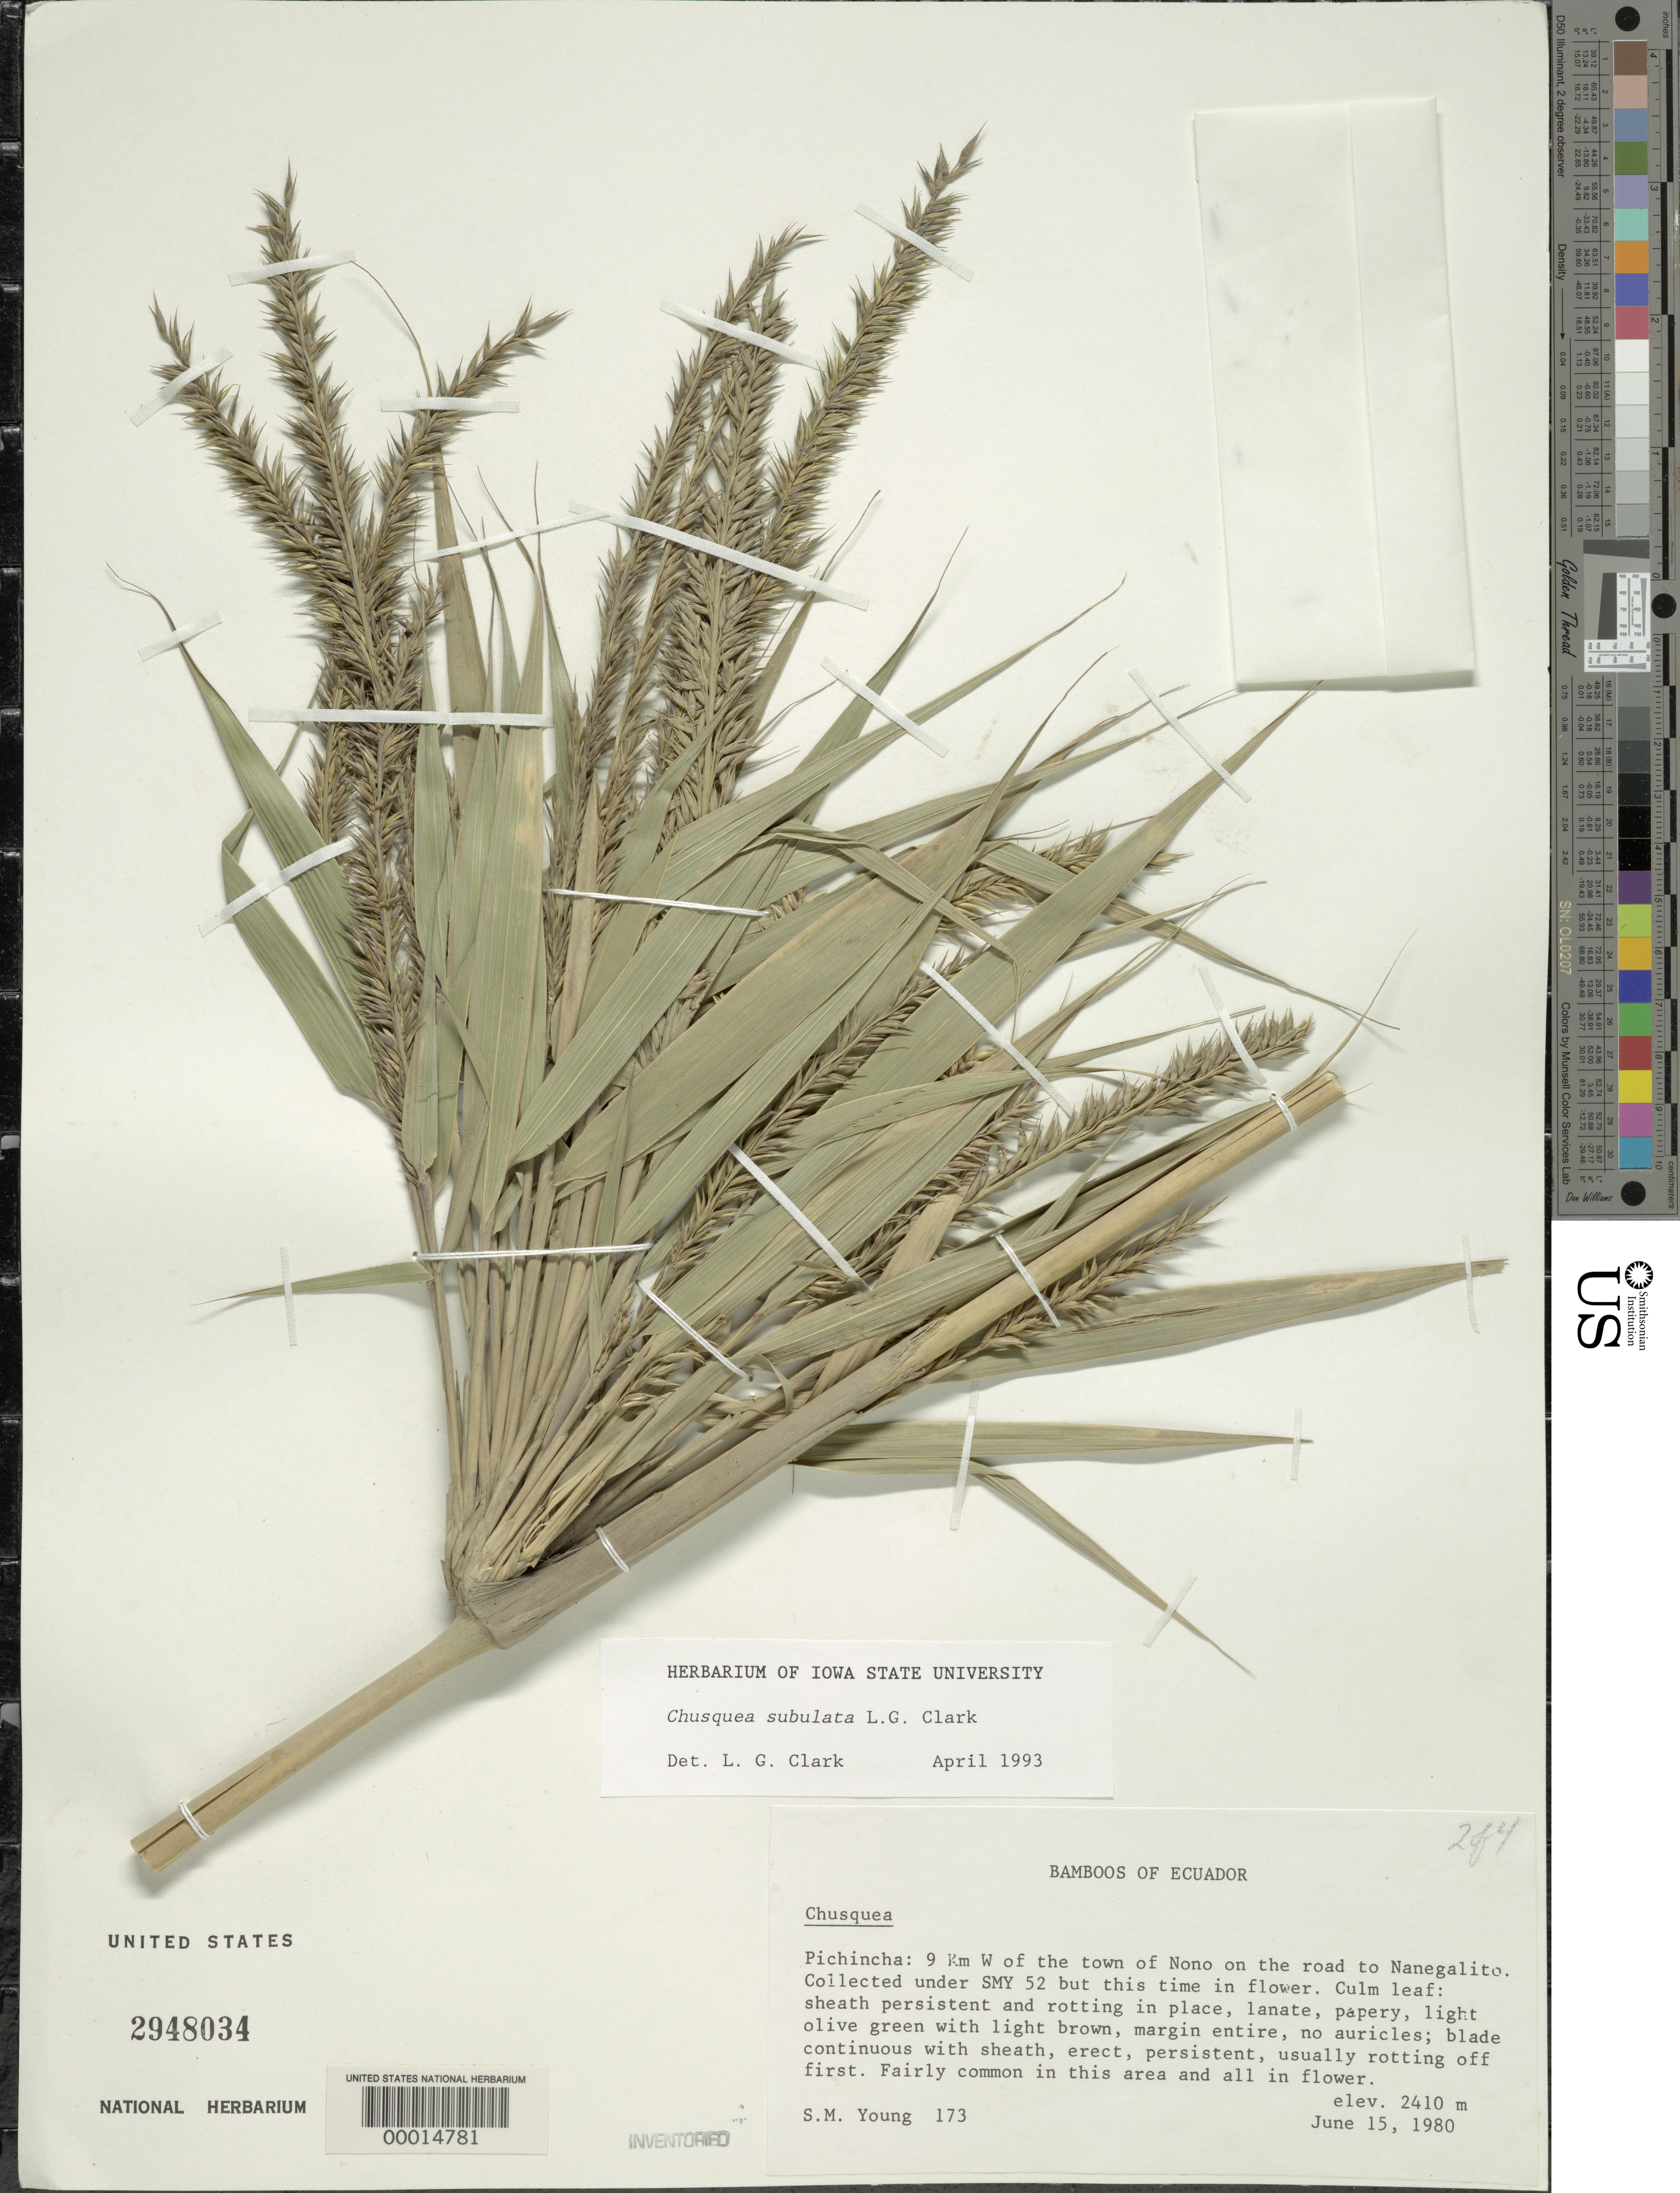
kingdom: Plantae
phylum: Tracheophyta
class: Liliopsida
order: Poales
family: Poaceae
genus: Chusquea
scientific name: Chusquea subulata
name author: L.G. Clark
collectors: S. Young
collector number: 173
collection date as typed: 15 Jun 1980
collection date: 1980-06-15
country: Ecuador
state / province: Pichincha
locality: Nono/nanegalito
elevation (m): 2410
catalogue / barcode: US 2948034